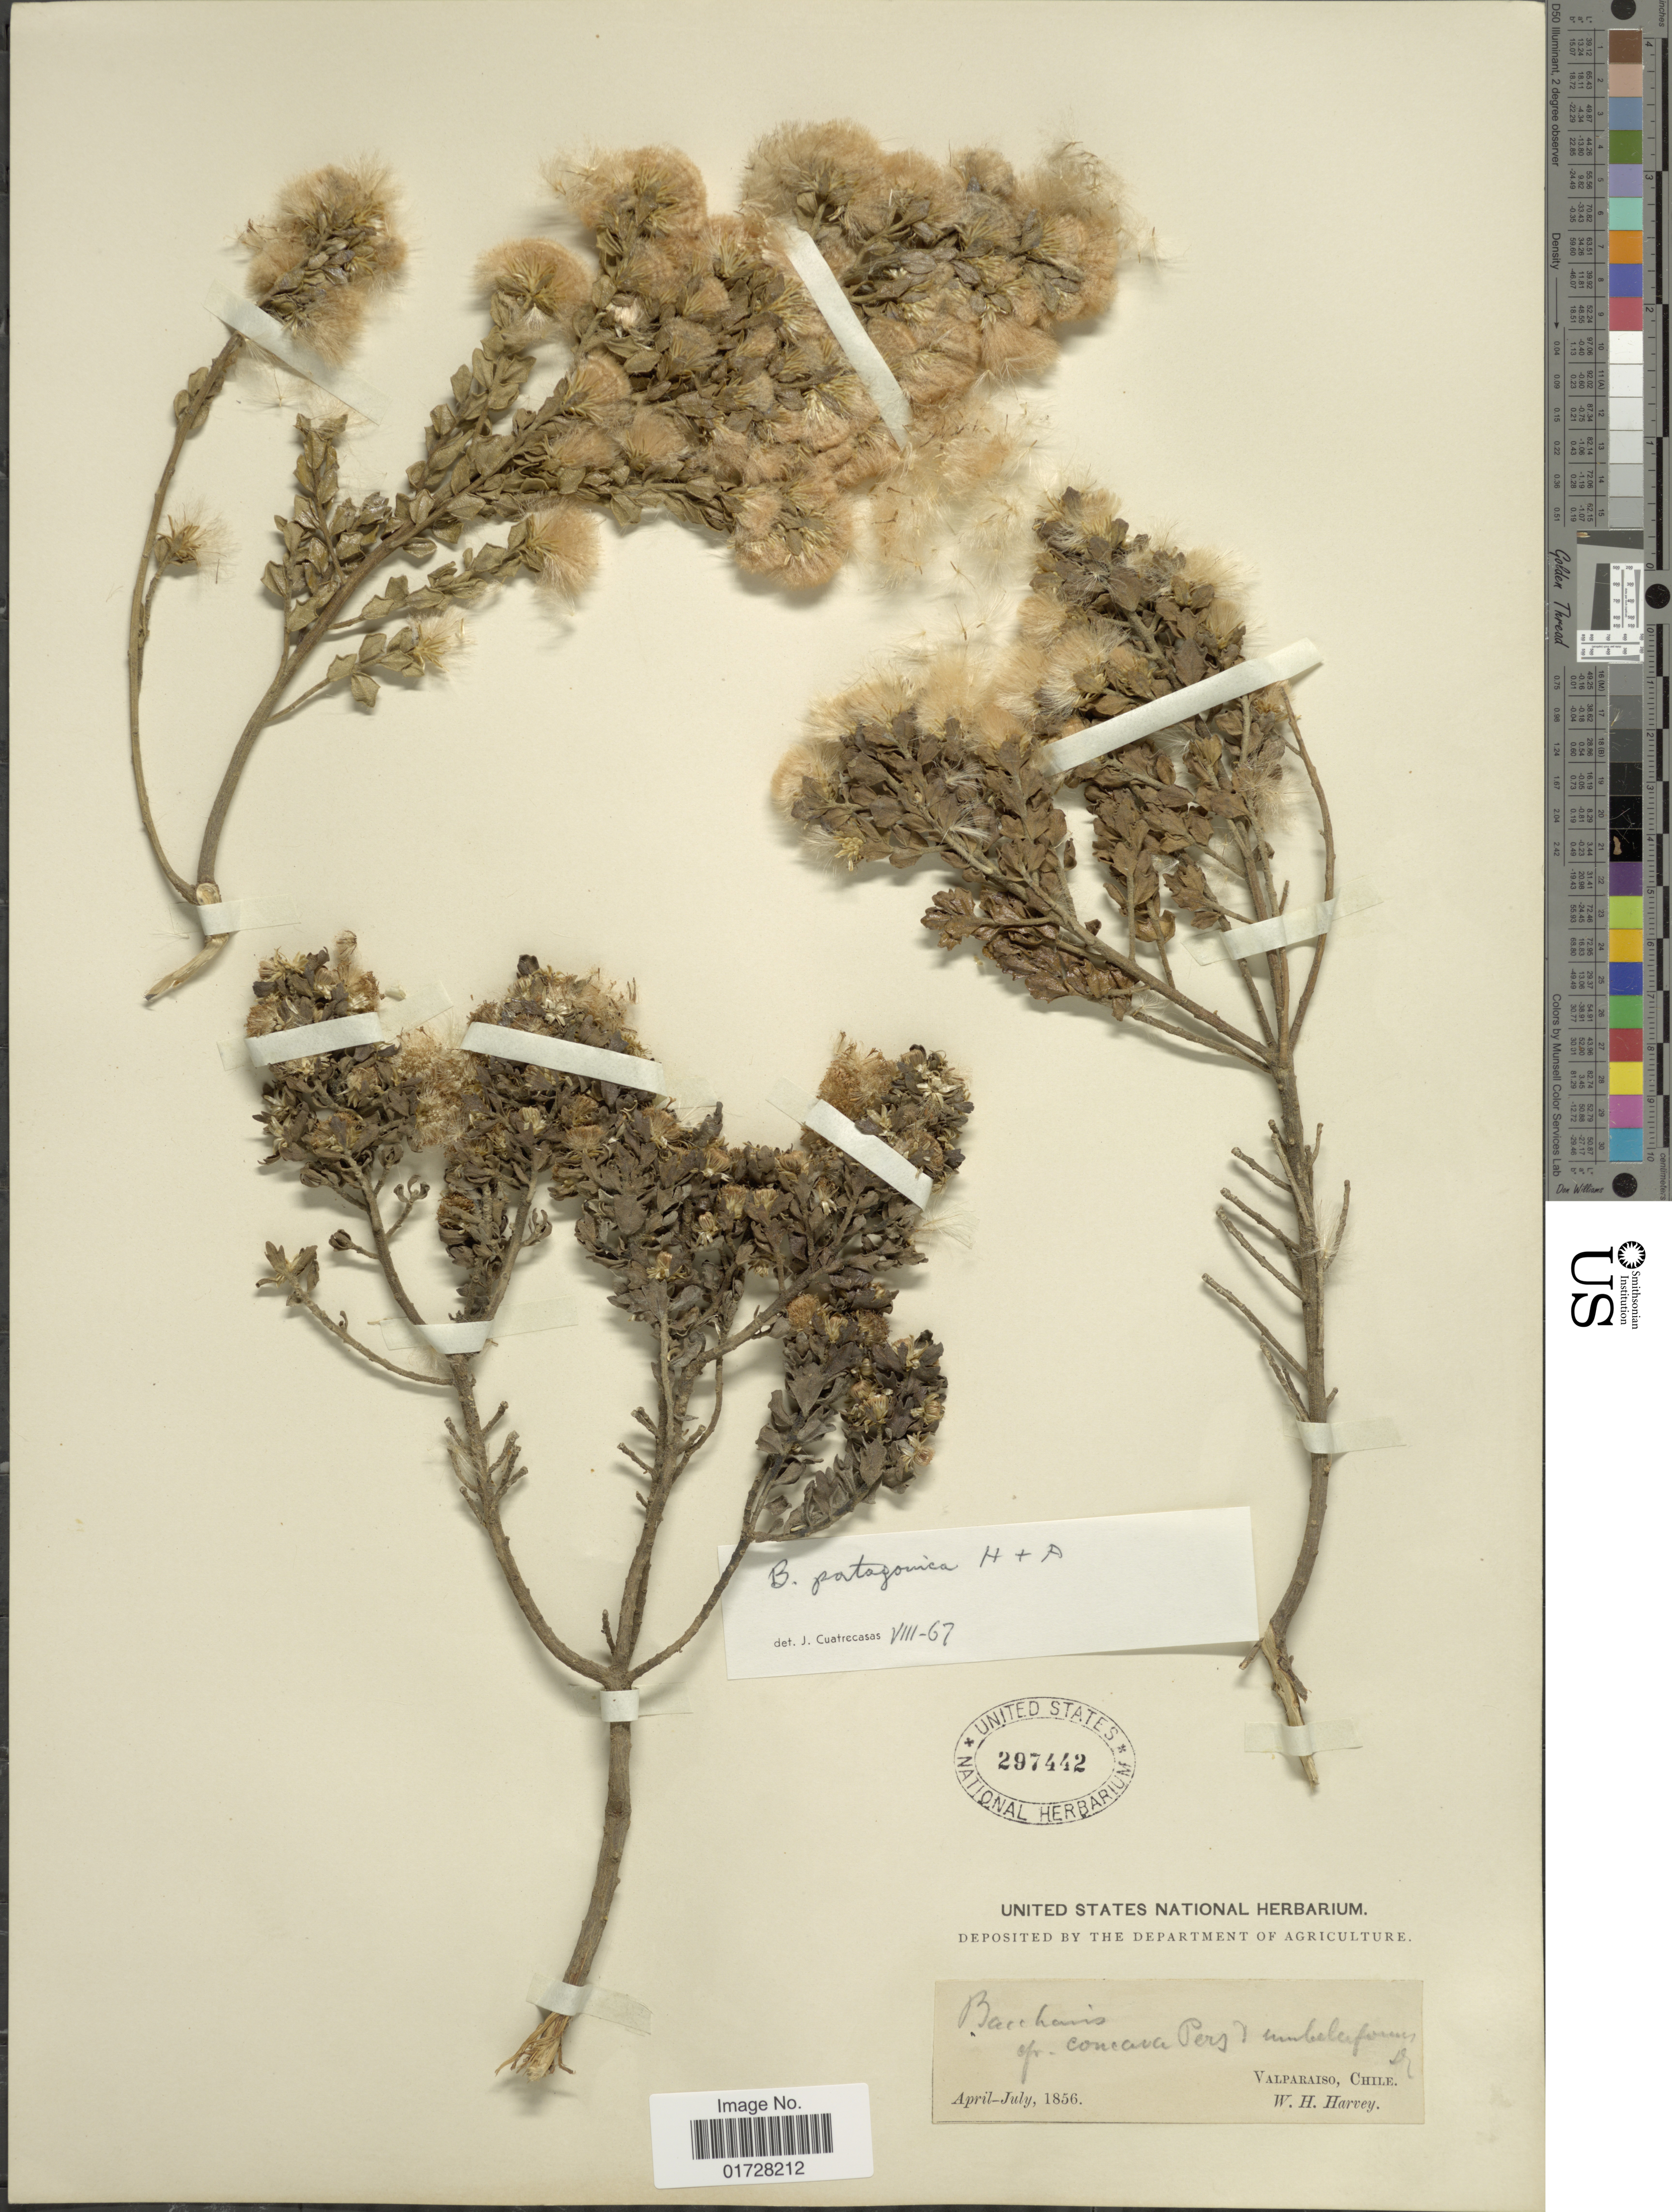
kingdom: Plantae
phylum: Tracheophyta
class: Magnoliopsida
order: Asterales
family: Asteraceae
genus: Baccharis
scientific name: Baccharis patagonica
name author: Hook. & Arn.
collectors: W. Harvey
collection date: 1856-04/1856-07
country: Chile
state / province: Valparaíso (V)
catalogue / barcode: US 297442